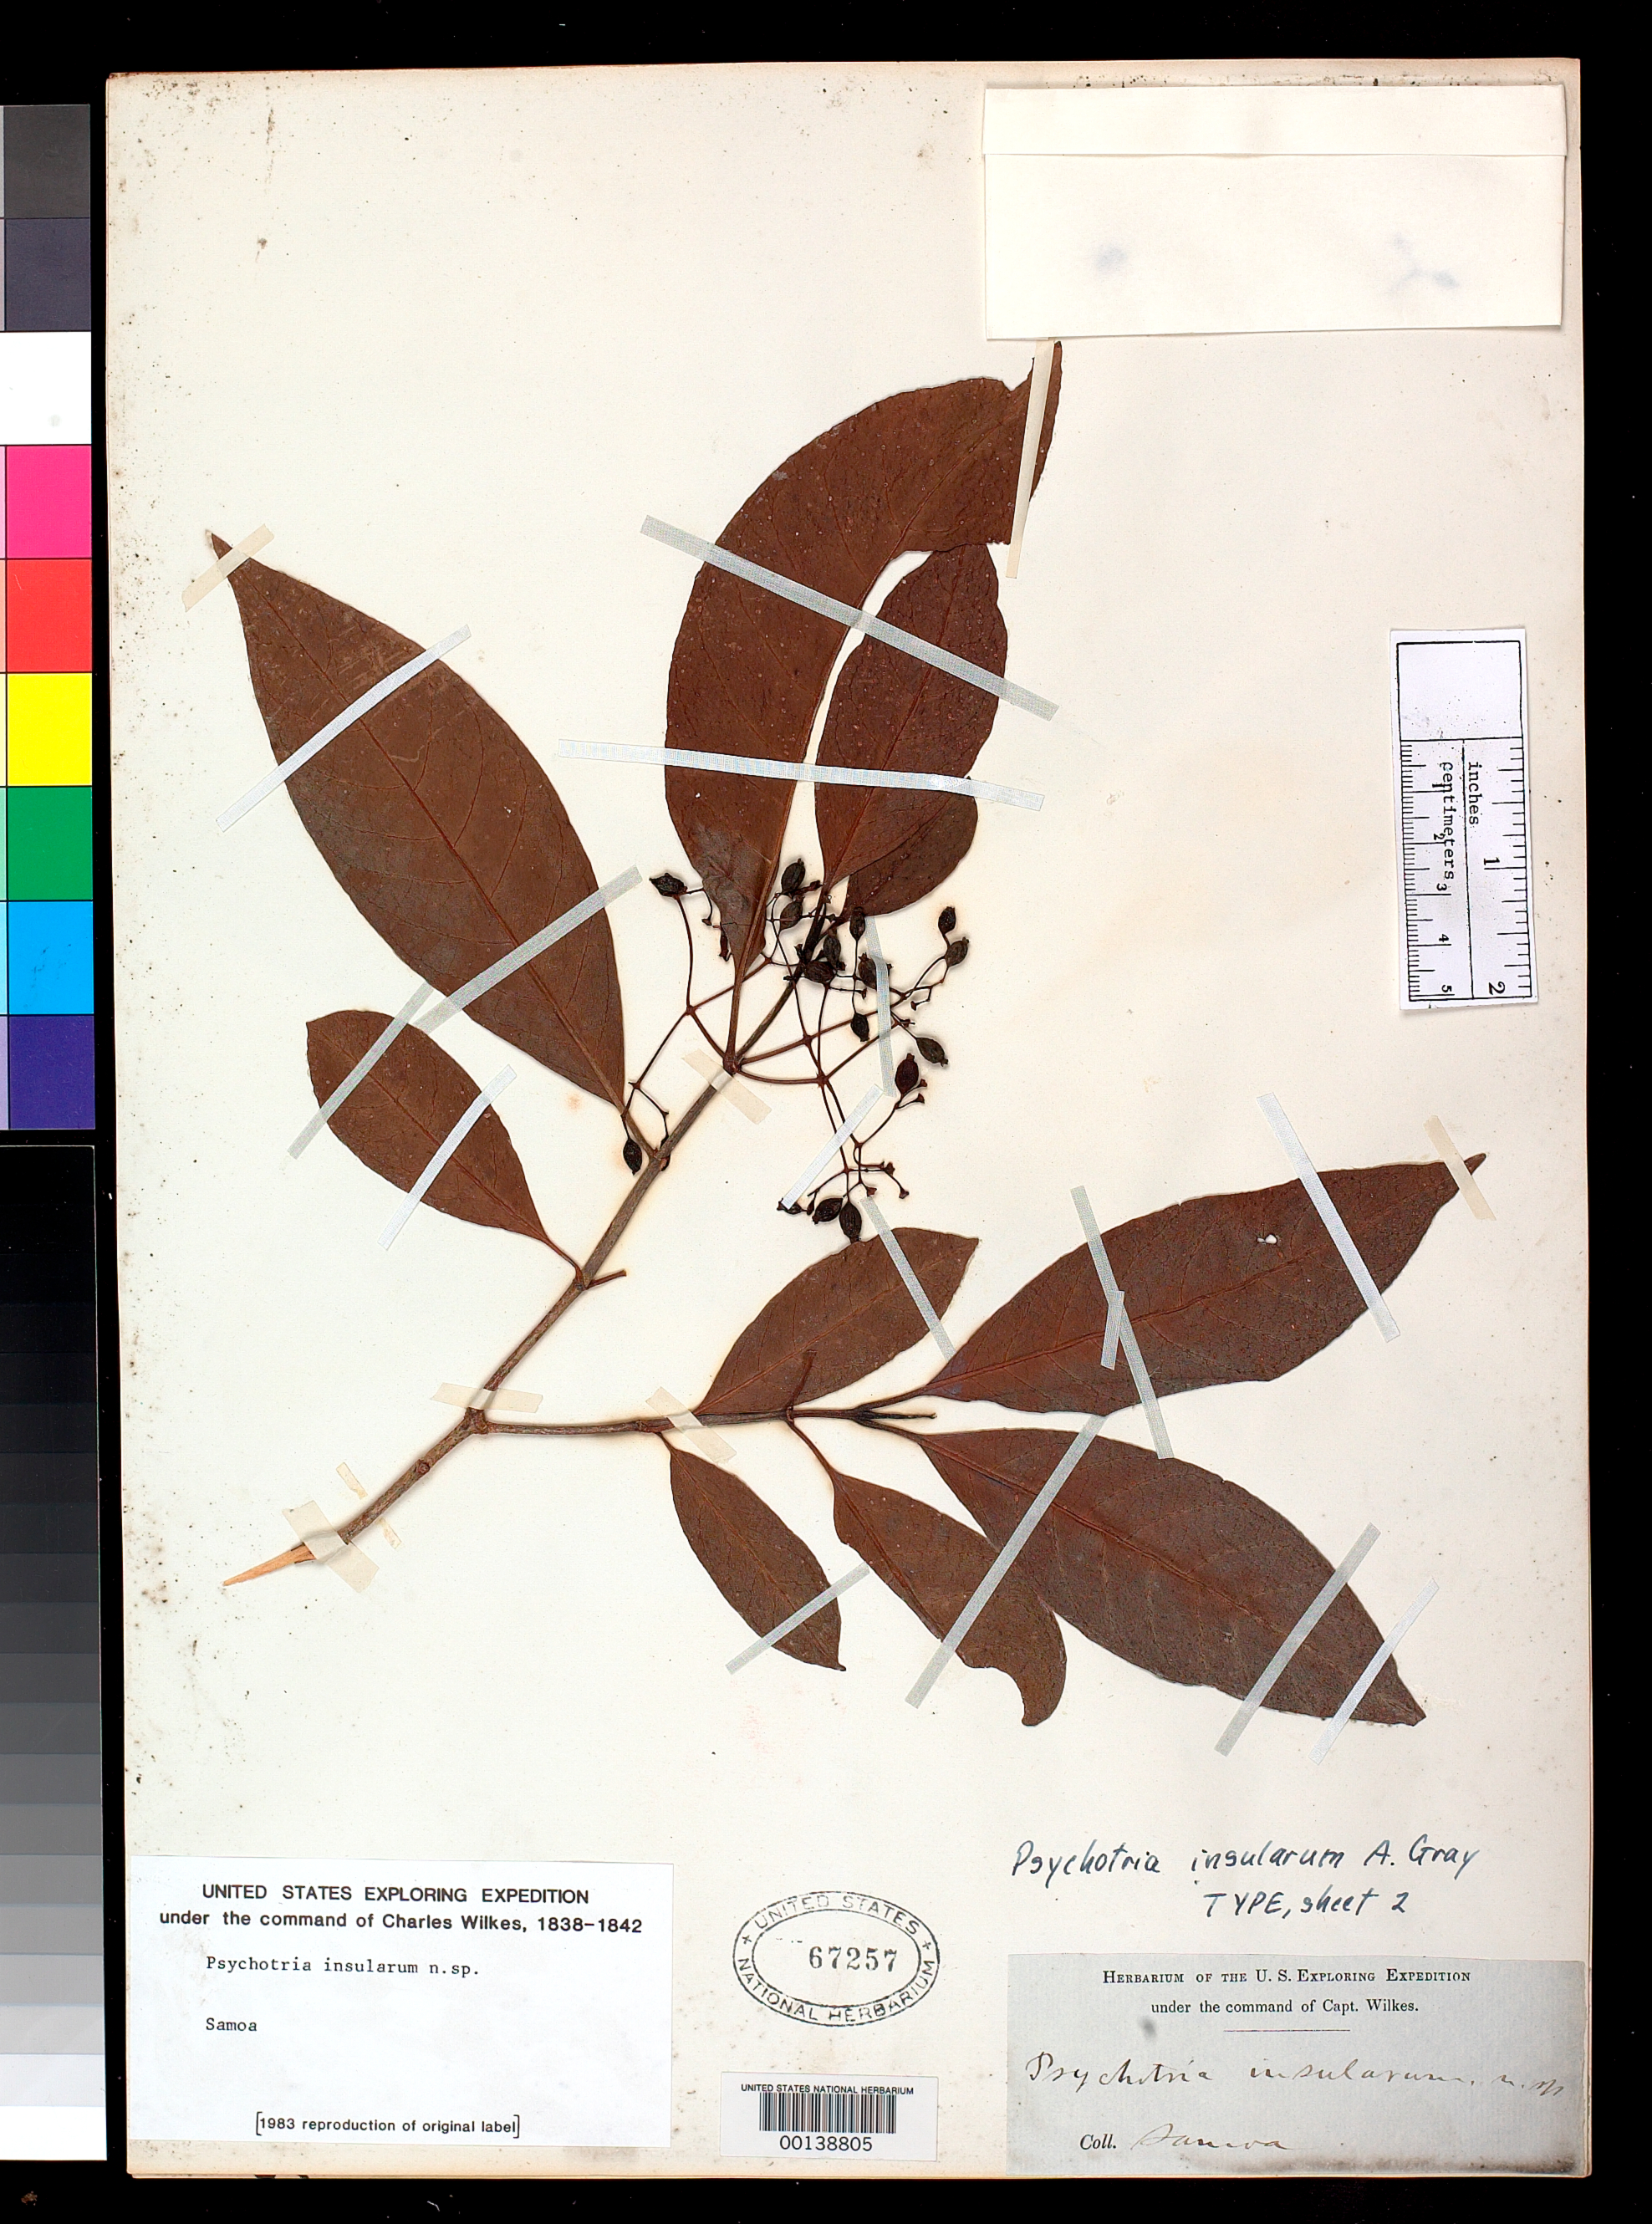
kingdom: Plantae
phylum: Tracheophyta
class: Magnoliopsida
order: Gentianales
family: Rubiaceae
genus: Psychotria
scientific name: Psychotria insularum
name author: A. Gray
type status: Holotype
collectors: Wilkes Explor. Exped.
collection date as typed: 1839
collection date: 1839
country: American Samoa / Samoa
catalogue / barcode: US 67257